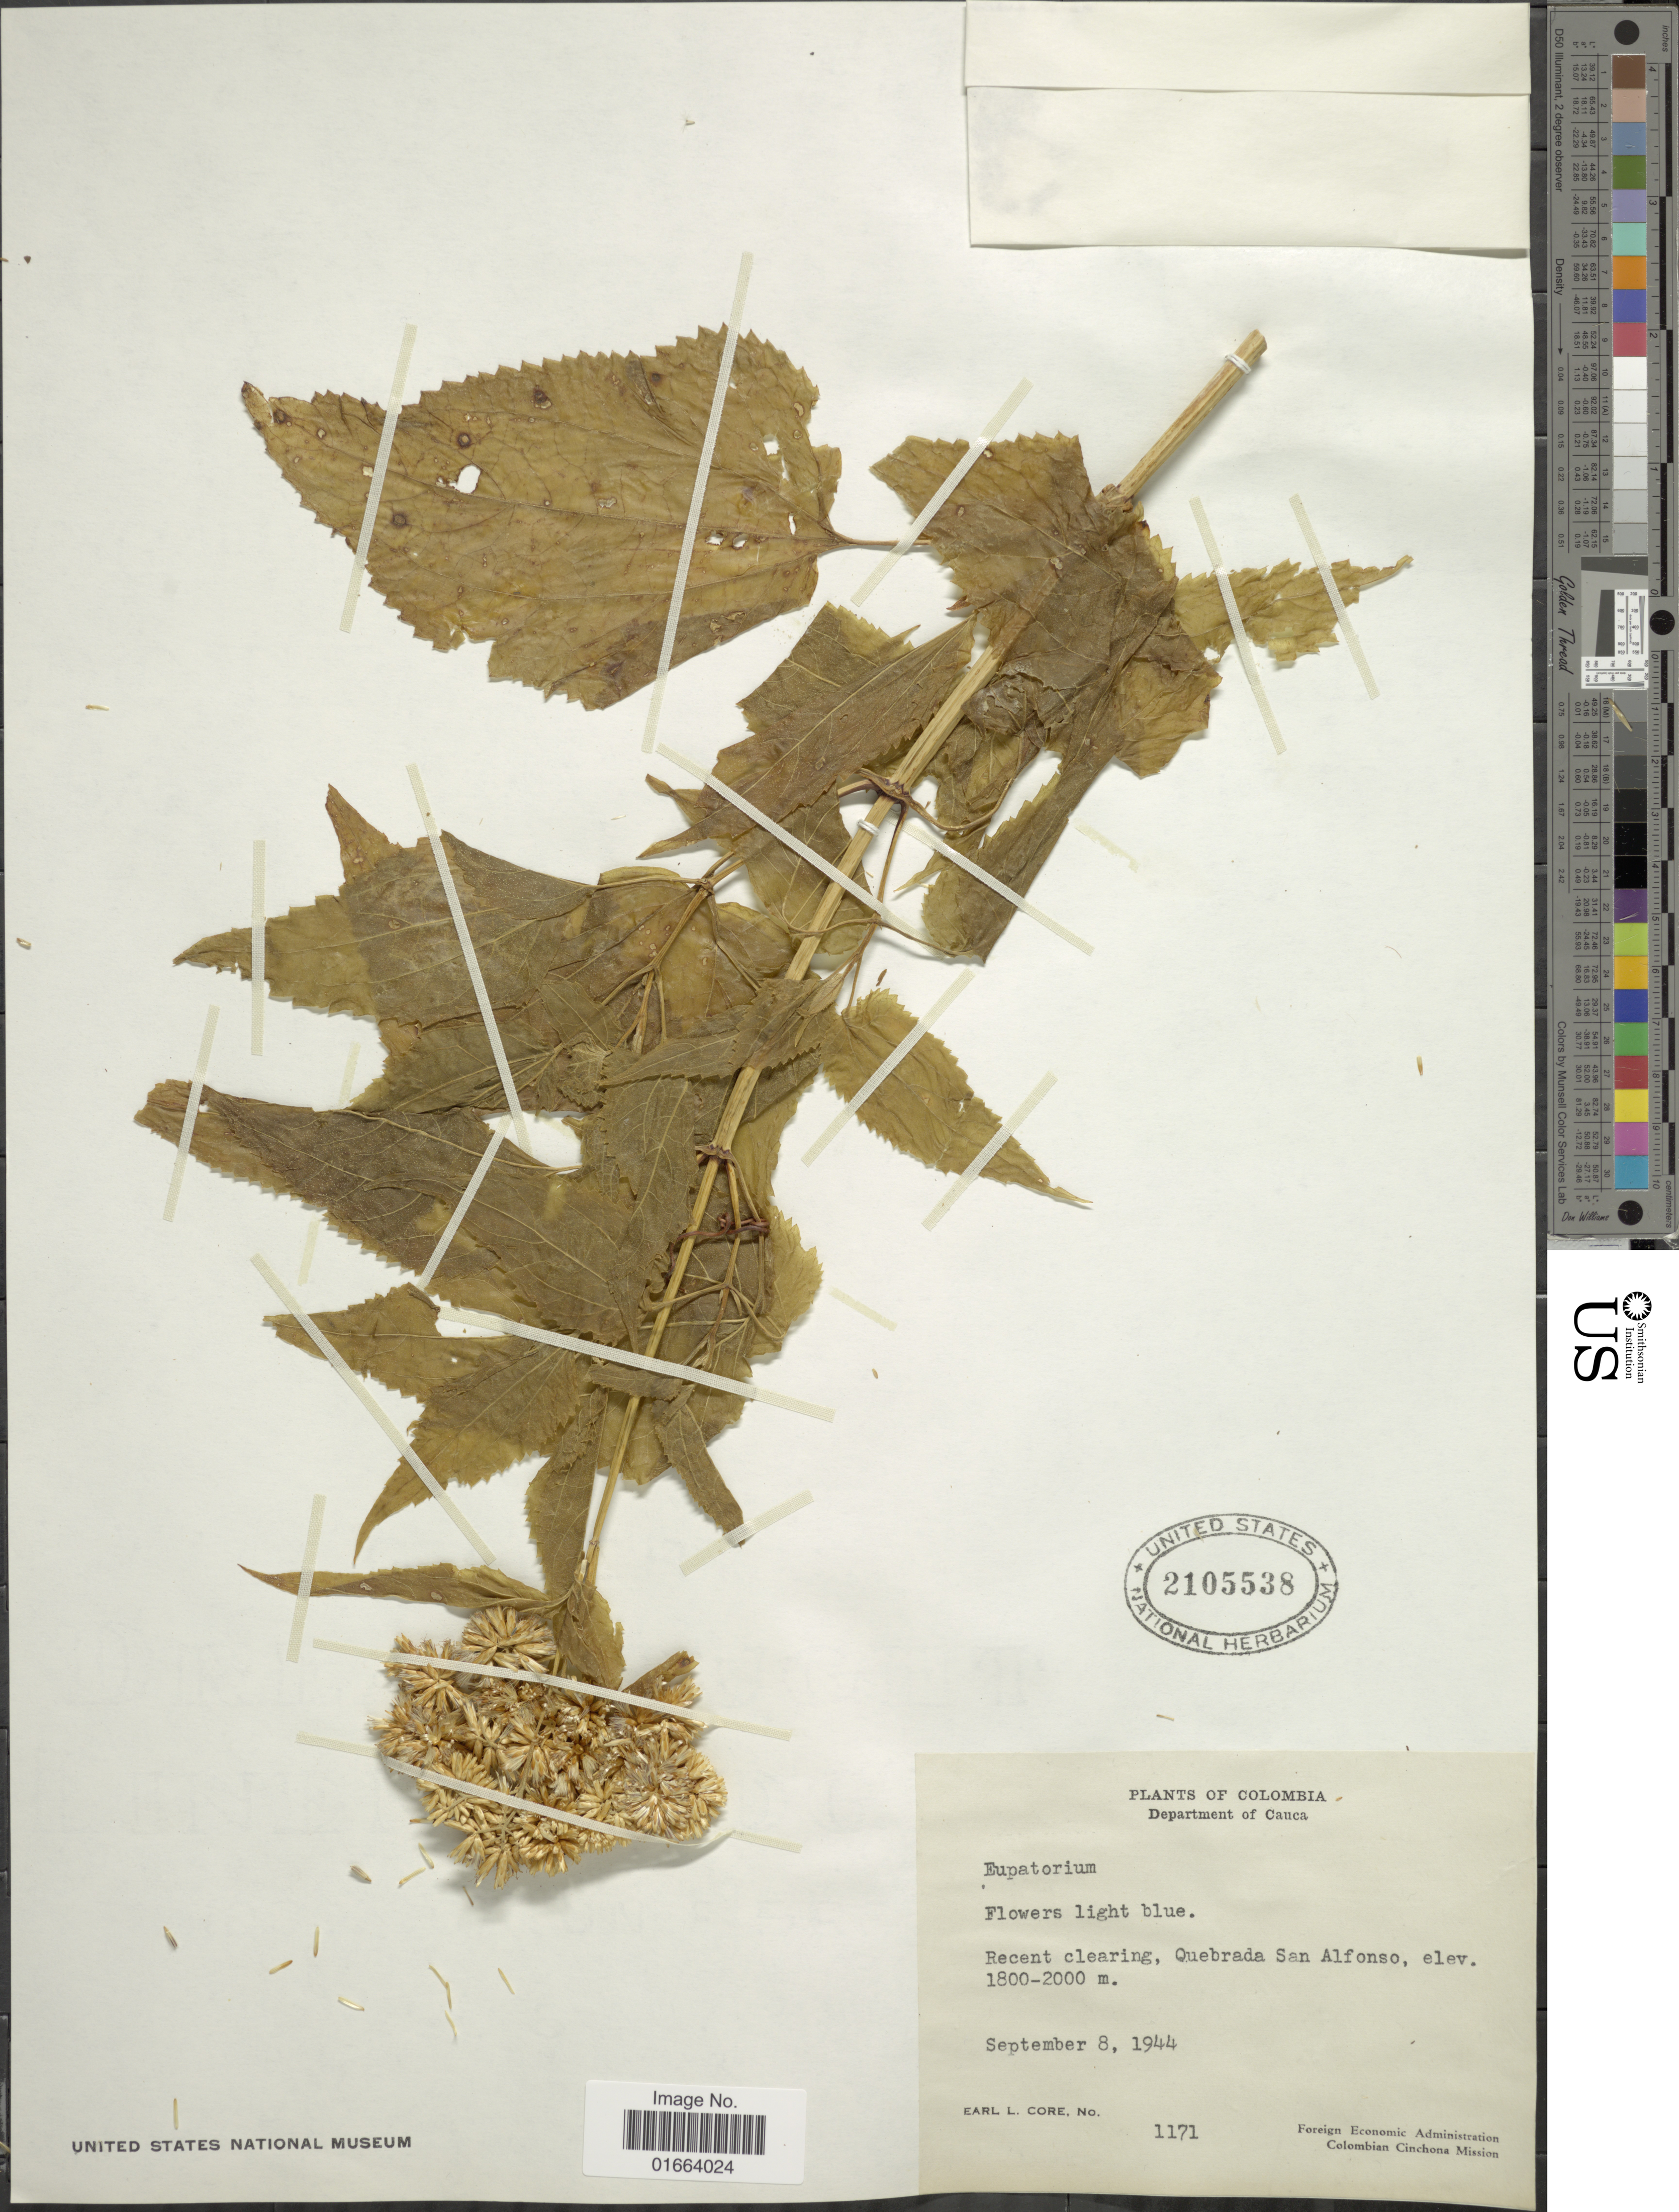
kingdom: Plantae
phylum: Tracheophyta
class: Magnoliopsida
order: Asterales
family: Asteraceae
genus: Critoniella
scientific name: Critoniella acuminata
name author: (Kunth) R.M. King & H. Rob.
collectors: E. L. Core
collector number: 1171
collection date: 1944-09-08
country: Colombia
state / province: Cauca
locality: Recent clearing, Quebrada San Alfonso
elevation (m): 1800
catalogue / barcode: US 2105538